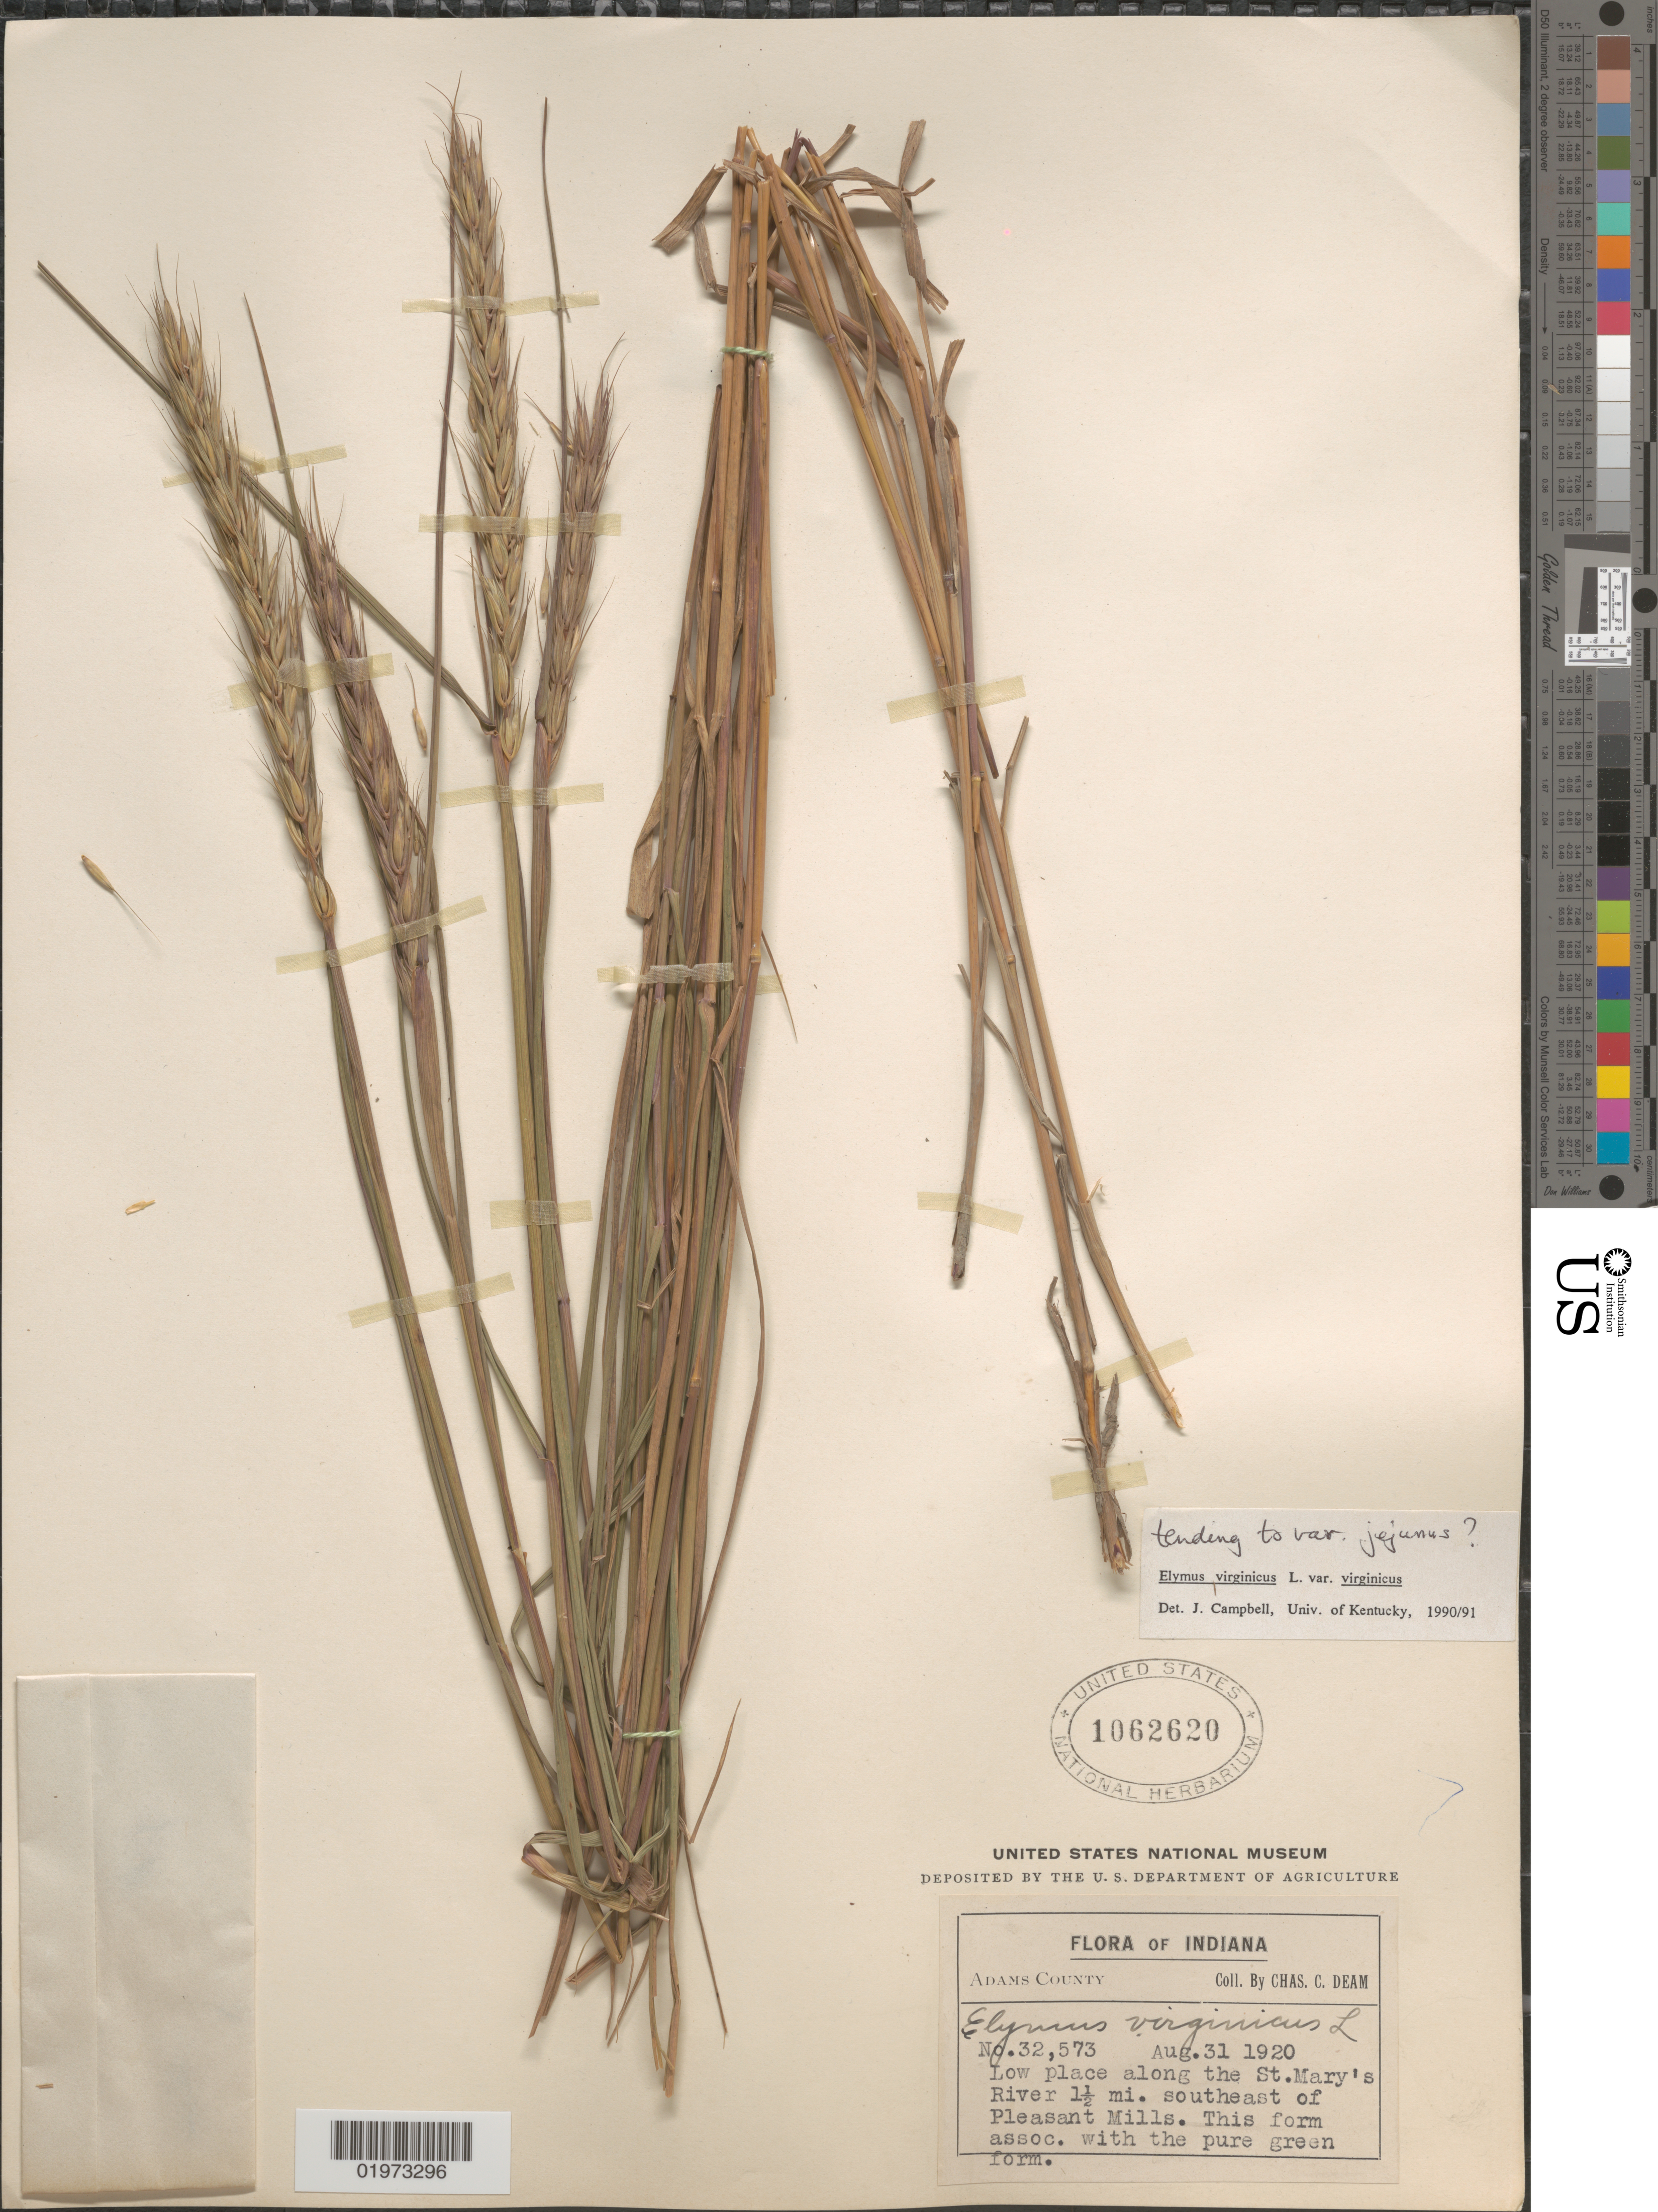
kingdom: Plantae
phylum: Tracheophyta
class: Liliopsida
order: Poales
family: Poaceae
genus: Elymus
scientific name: Elymus virginicus var. virginicus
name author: L.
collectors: C. C. Deam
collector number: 32573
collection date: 1920-08-31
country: United States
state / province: Indiana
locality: Adams County. Low place along the St. Mary's River 1½ mi. southeast of Pleasant Mills.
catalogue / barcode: US 1062620